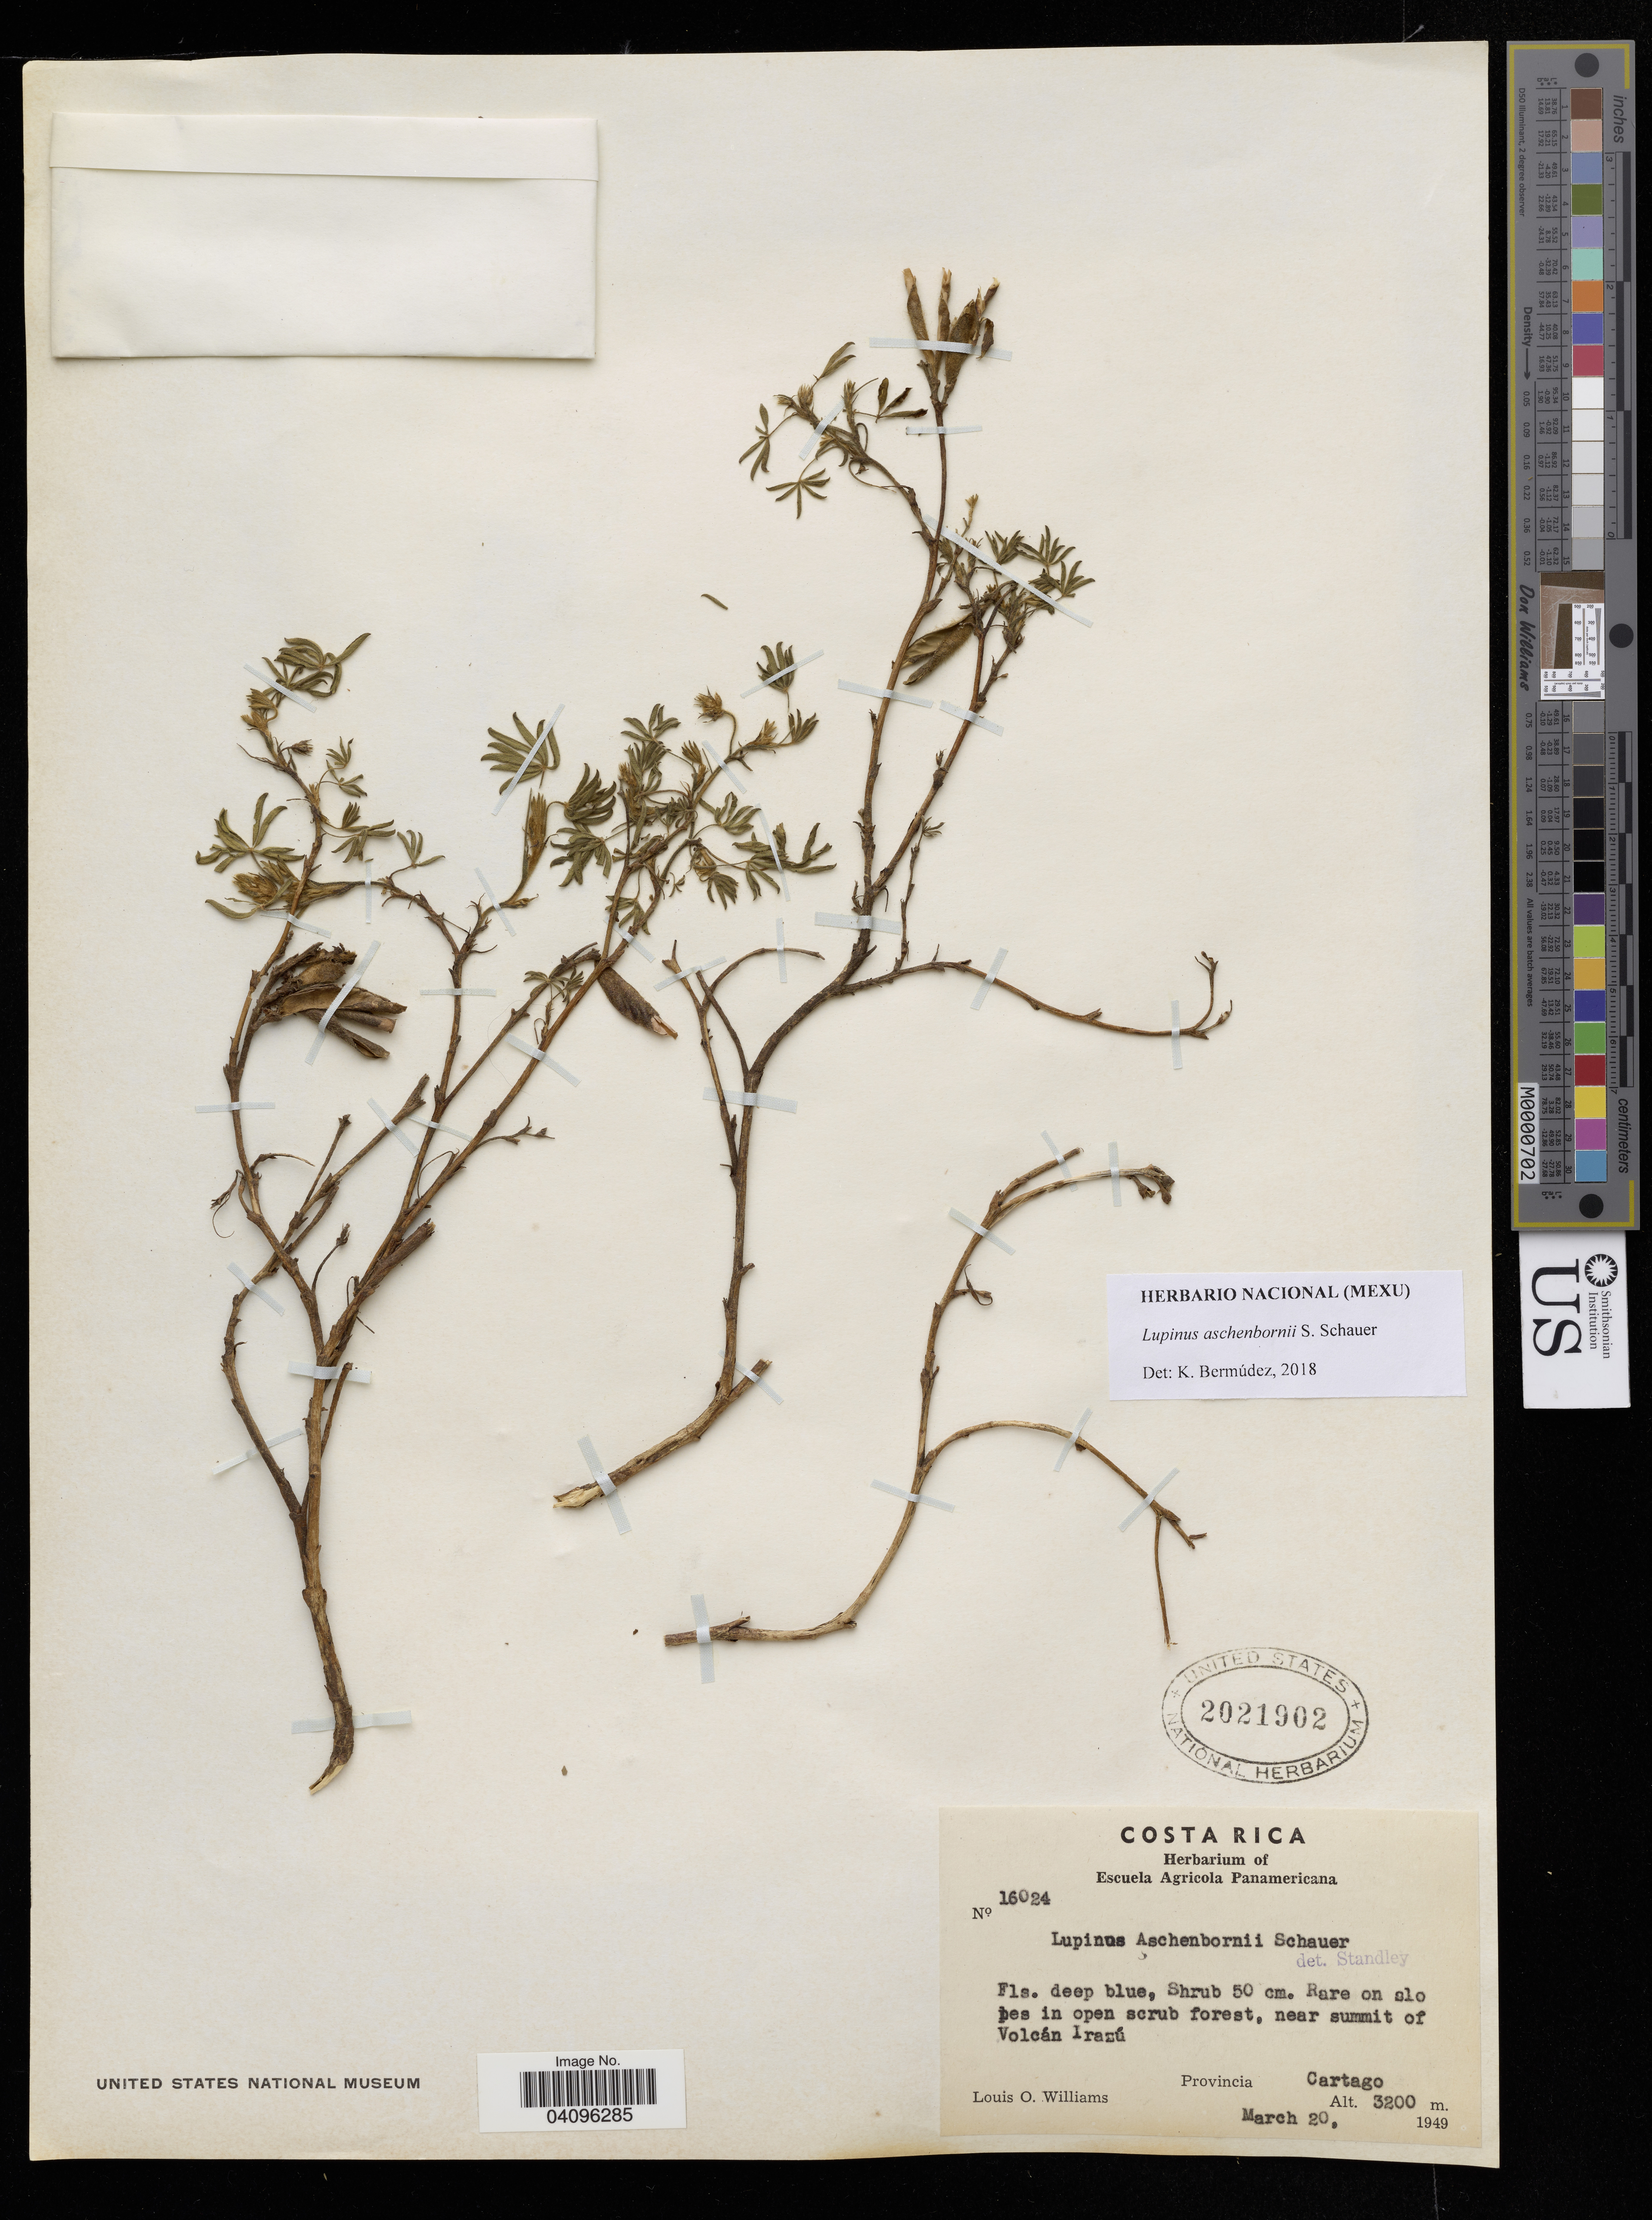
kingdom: Plantae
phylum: Tracheophyta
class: Magnoliopsida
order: Fabales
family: Fabaceae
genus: Lupinus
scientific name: Lupinus aschenbornii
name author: S. Schauer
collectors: L. Williams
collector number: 16024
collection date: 1949-03-20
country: Costa Rica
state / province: Cartago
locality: Near summit of Volcán Irazú.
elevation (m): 3200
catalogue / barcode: US 2021902